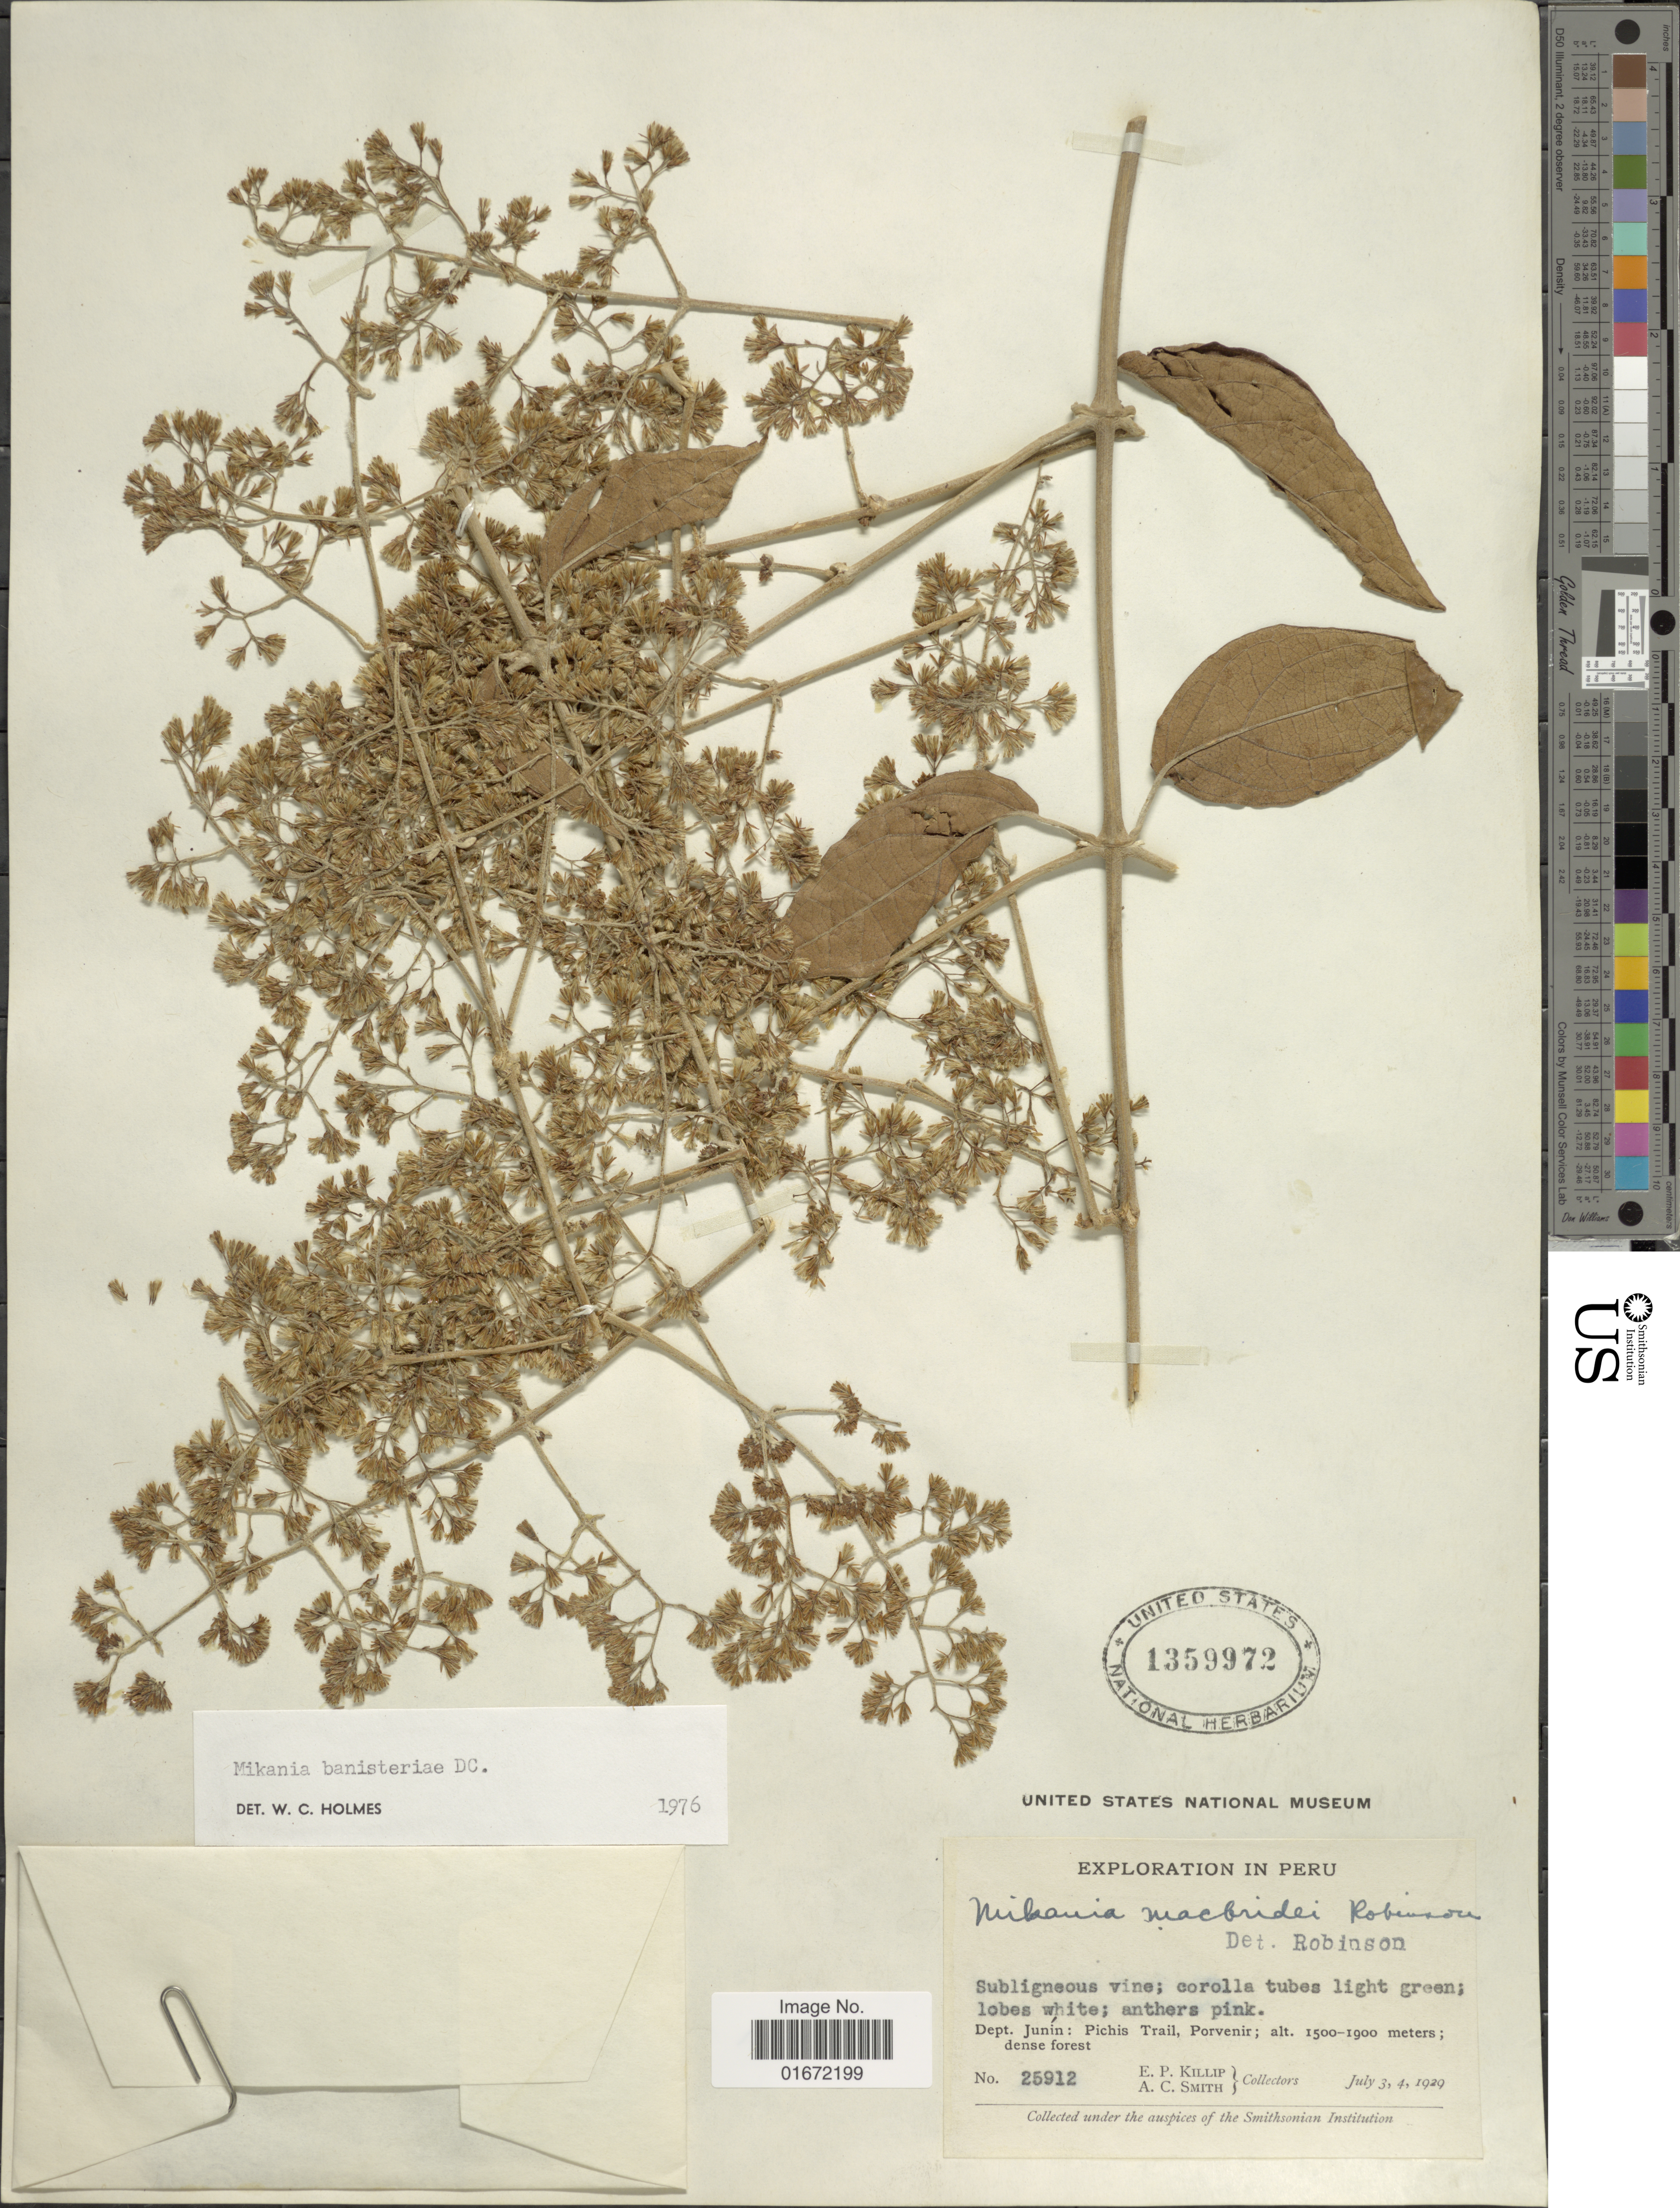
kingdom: Plantae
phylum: Tracheophyta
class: Magnoliopsida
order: Asterales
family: Asteraceae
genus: Mikania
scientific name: Mikania banisteriae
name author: DC.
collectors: E. P. Killip & A. C. Smith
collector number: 25912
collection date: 1929-07-03/1929-07-04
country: Peru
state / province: Junín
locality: Dept. Junín: Pichis Trail, Porvenir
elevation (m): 1500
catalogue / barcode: US 1359972